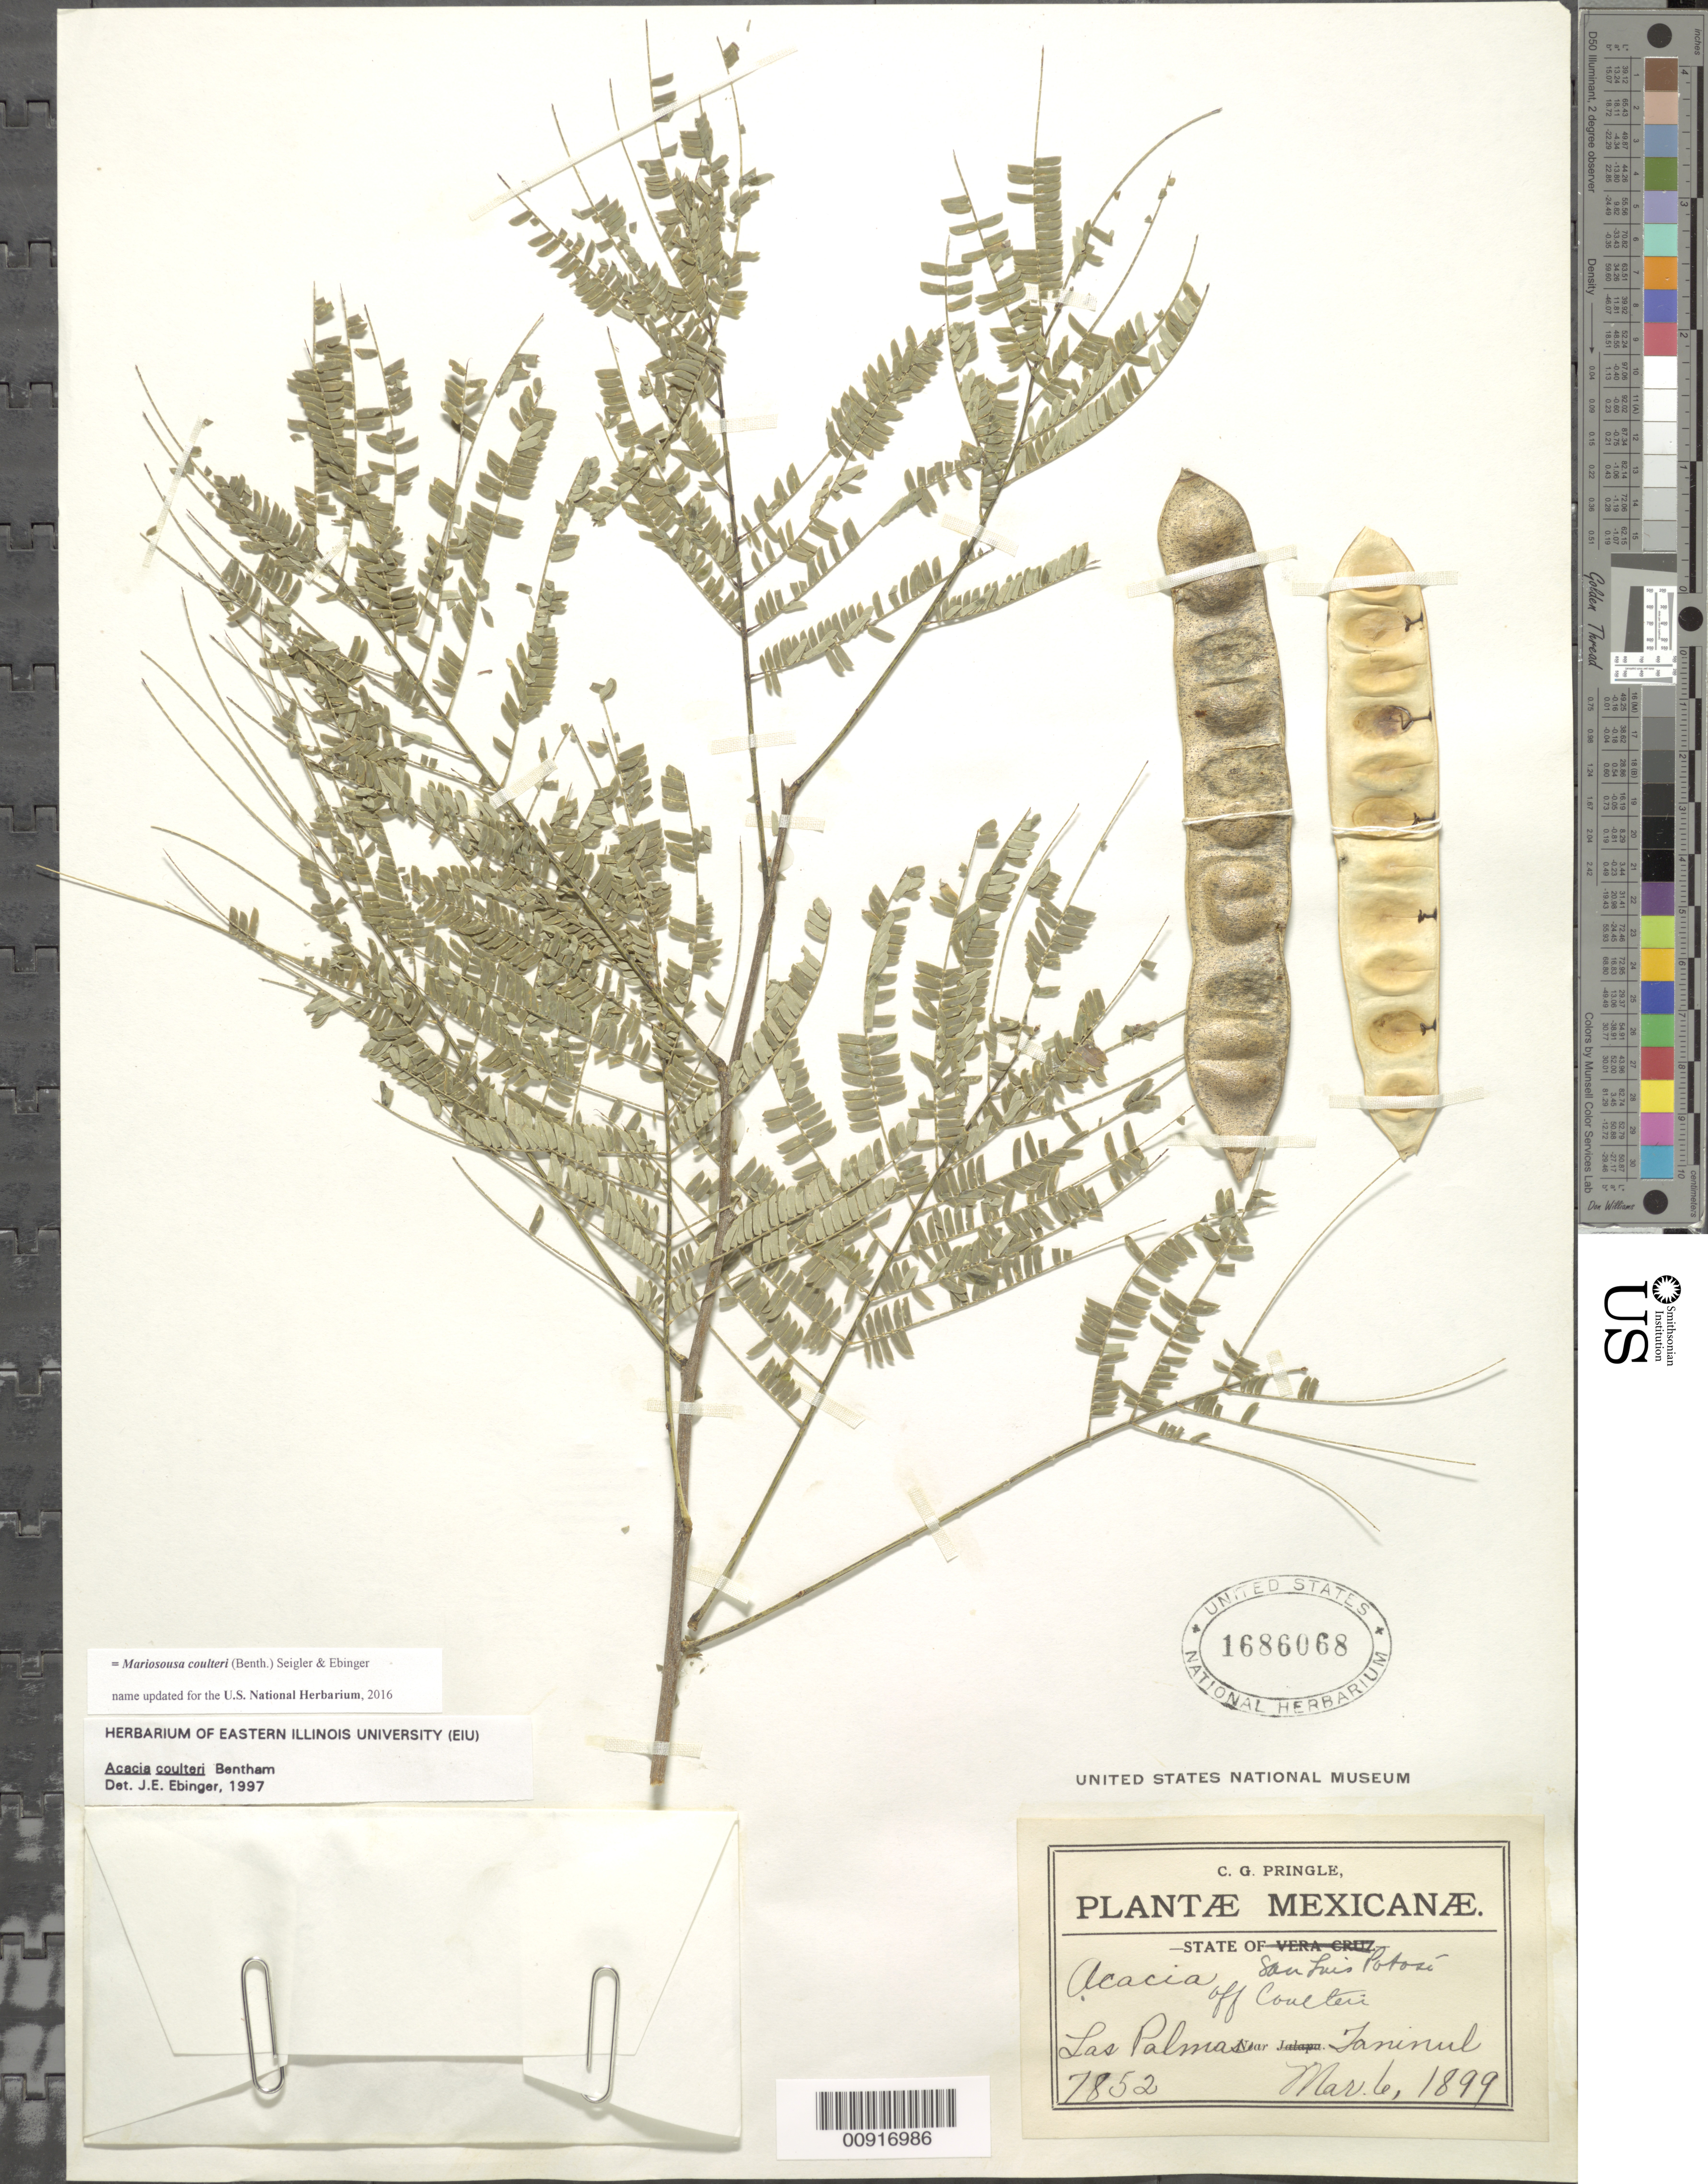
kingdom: Plantae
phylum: Tracheophyta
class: Magnoliopsida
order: Fabales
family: Fabaceae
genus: Mariosousa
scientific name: Mariosousa coulteri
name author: (Benth.) Seigler & Ebinger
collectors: C. G. Pringle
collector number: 7852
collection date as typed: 06 Mar 1899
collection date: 1899-03-06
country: Mexico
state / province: San Luis Potosí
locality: Las Palmas near Taninul.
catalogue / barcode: US 1686068